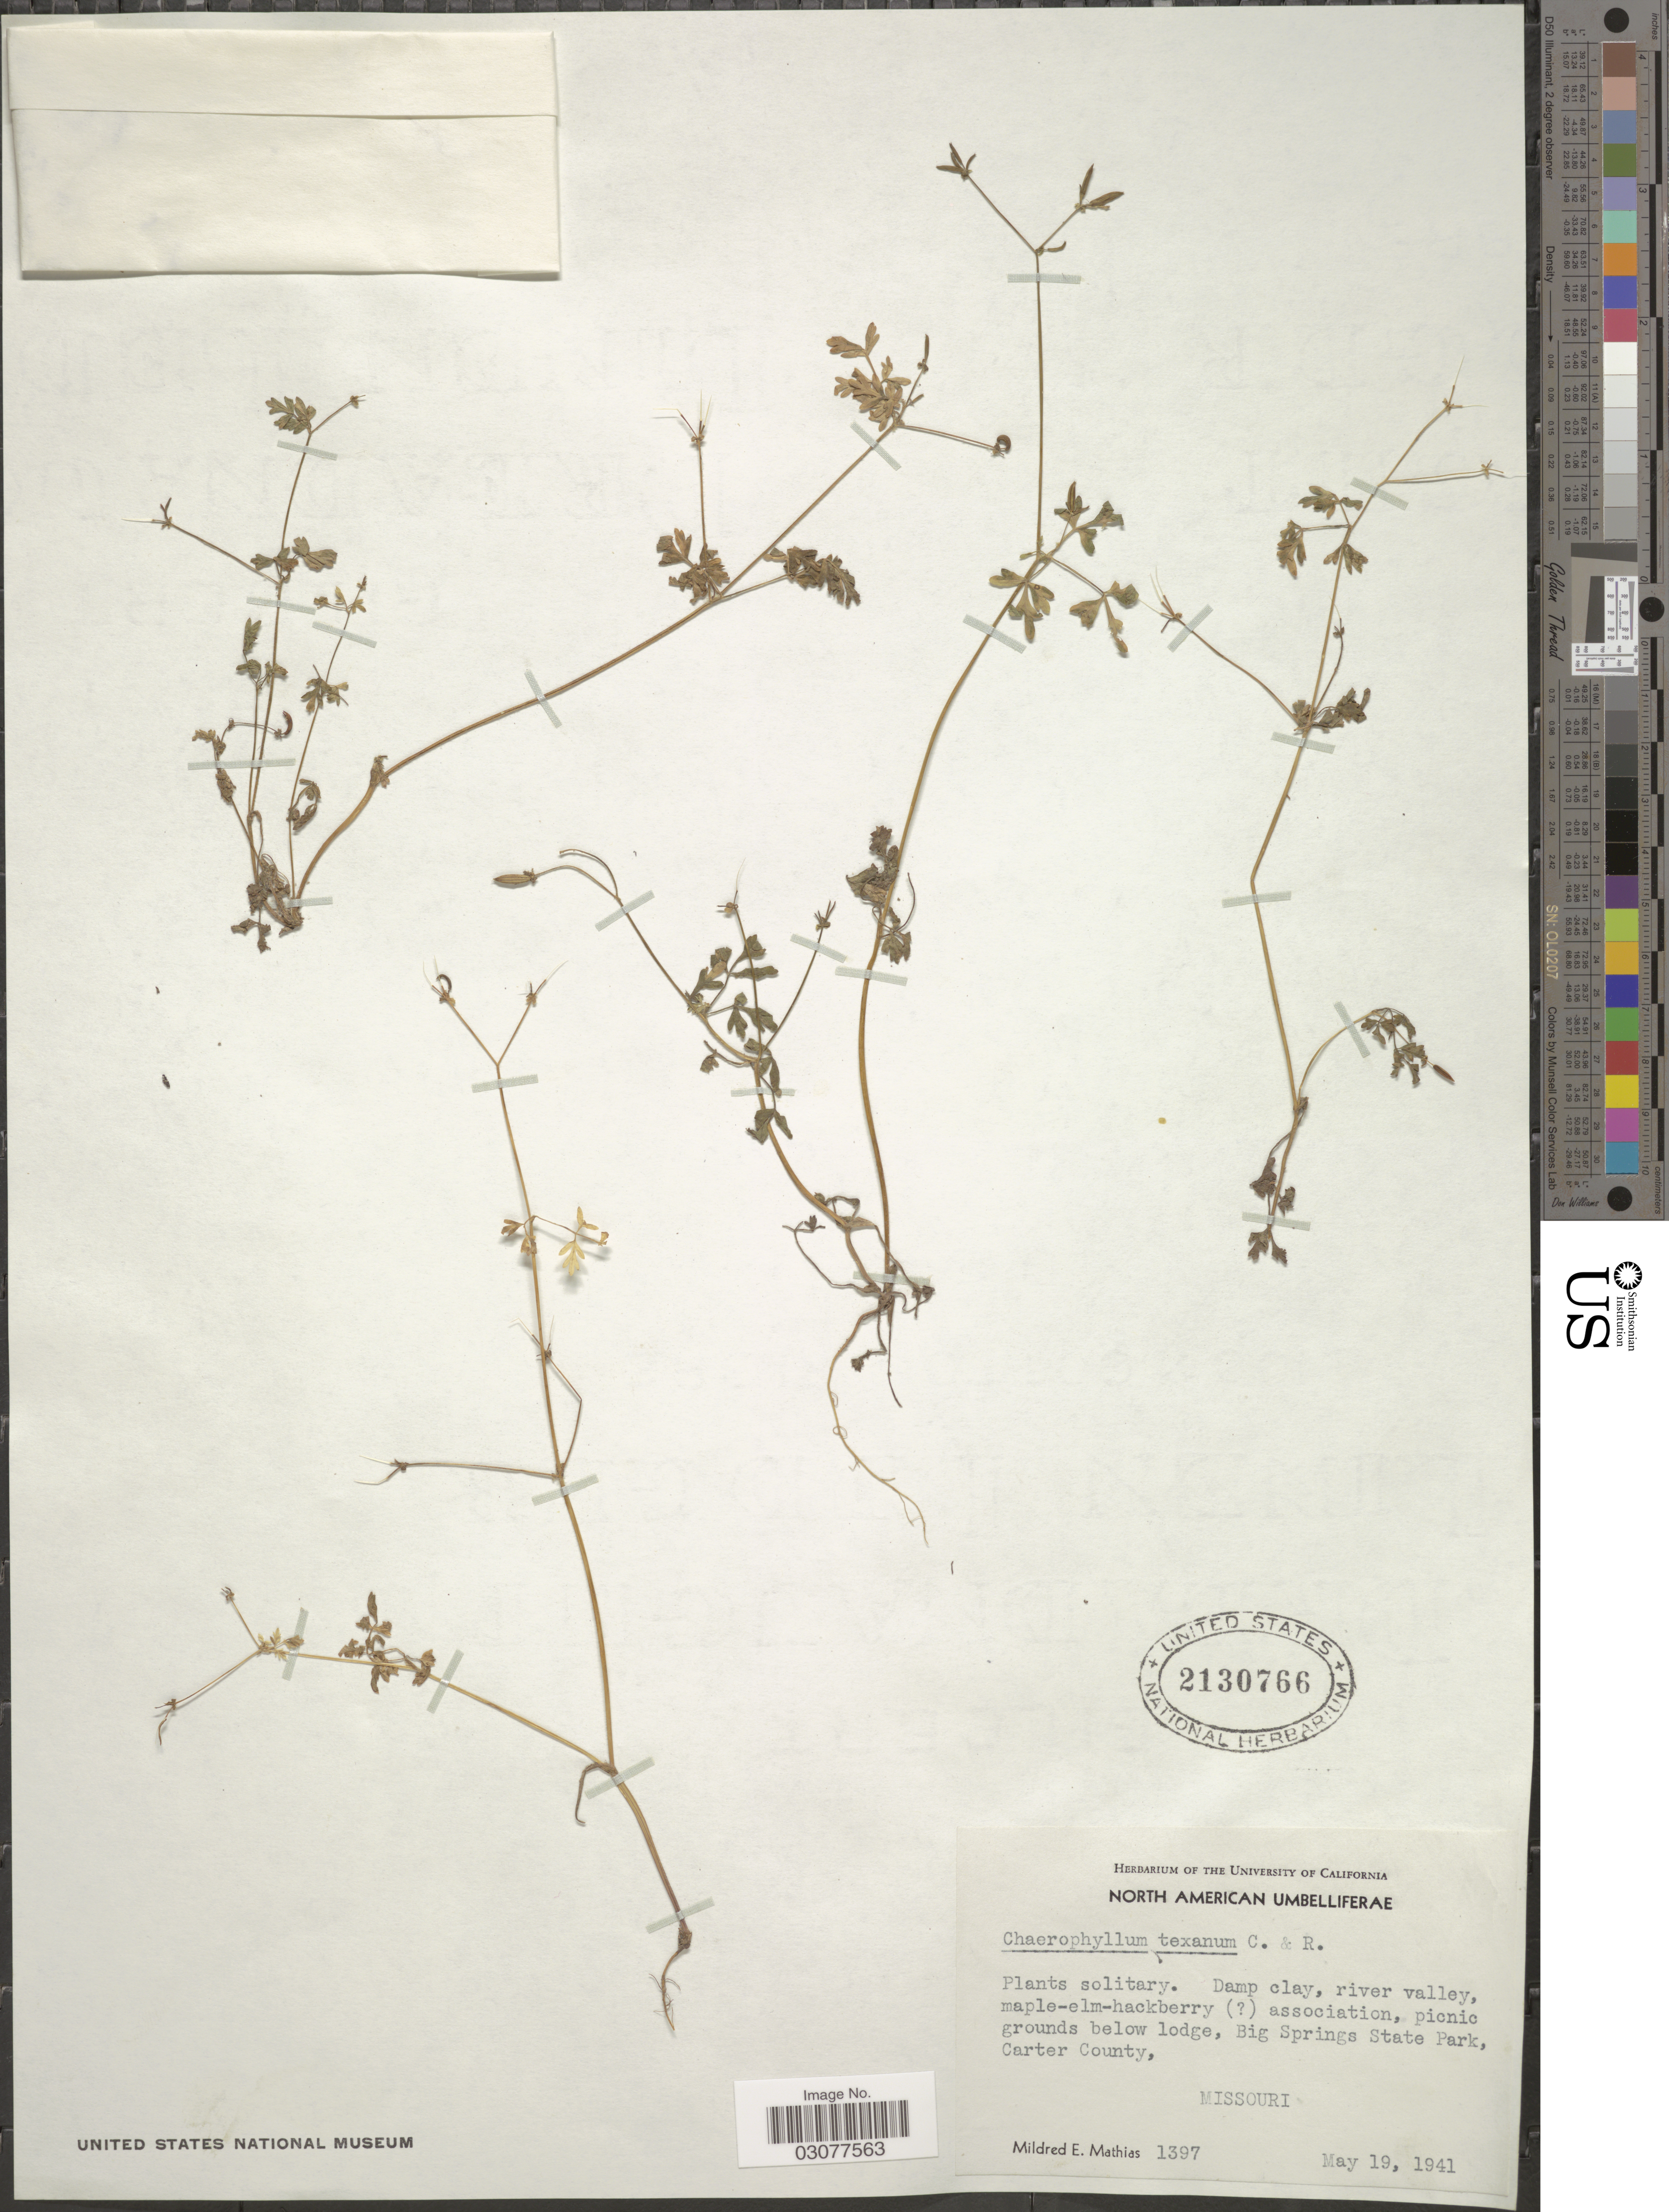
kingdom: Plantae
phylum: Tracheophyta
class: Magnoliopsida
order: Apiales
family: Apiaceae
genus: Chaerophyllum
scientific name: Chaerophyllum procumbens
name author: (L.) Crantz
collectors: M. E. Mathias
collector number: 1397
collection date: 1941-05-19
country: United States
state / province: Missouri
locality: North America Umbelliferae, Picnic grounds below lodge, Big Springs State Park, Carter County.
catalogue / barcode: US 2130766